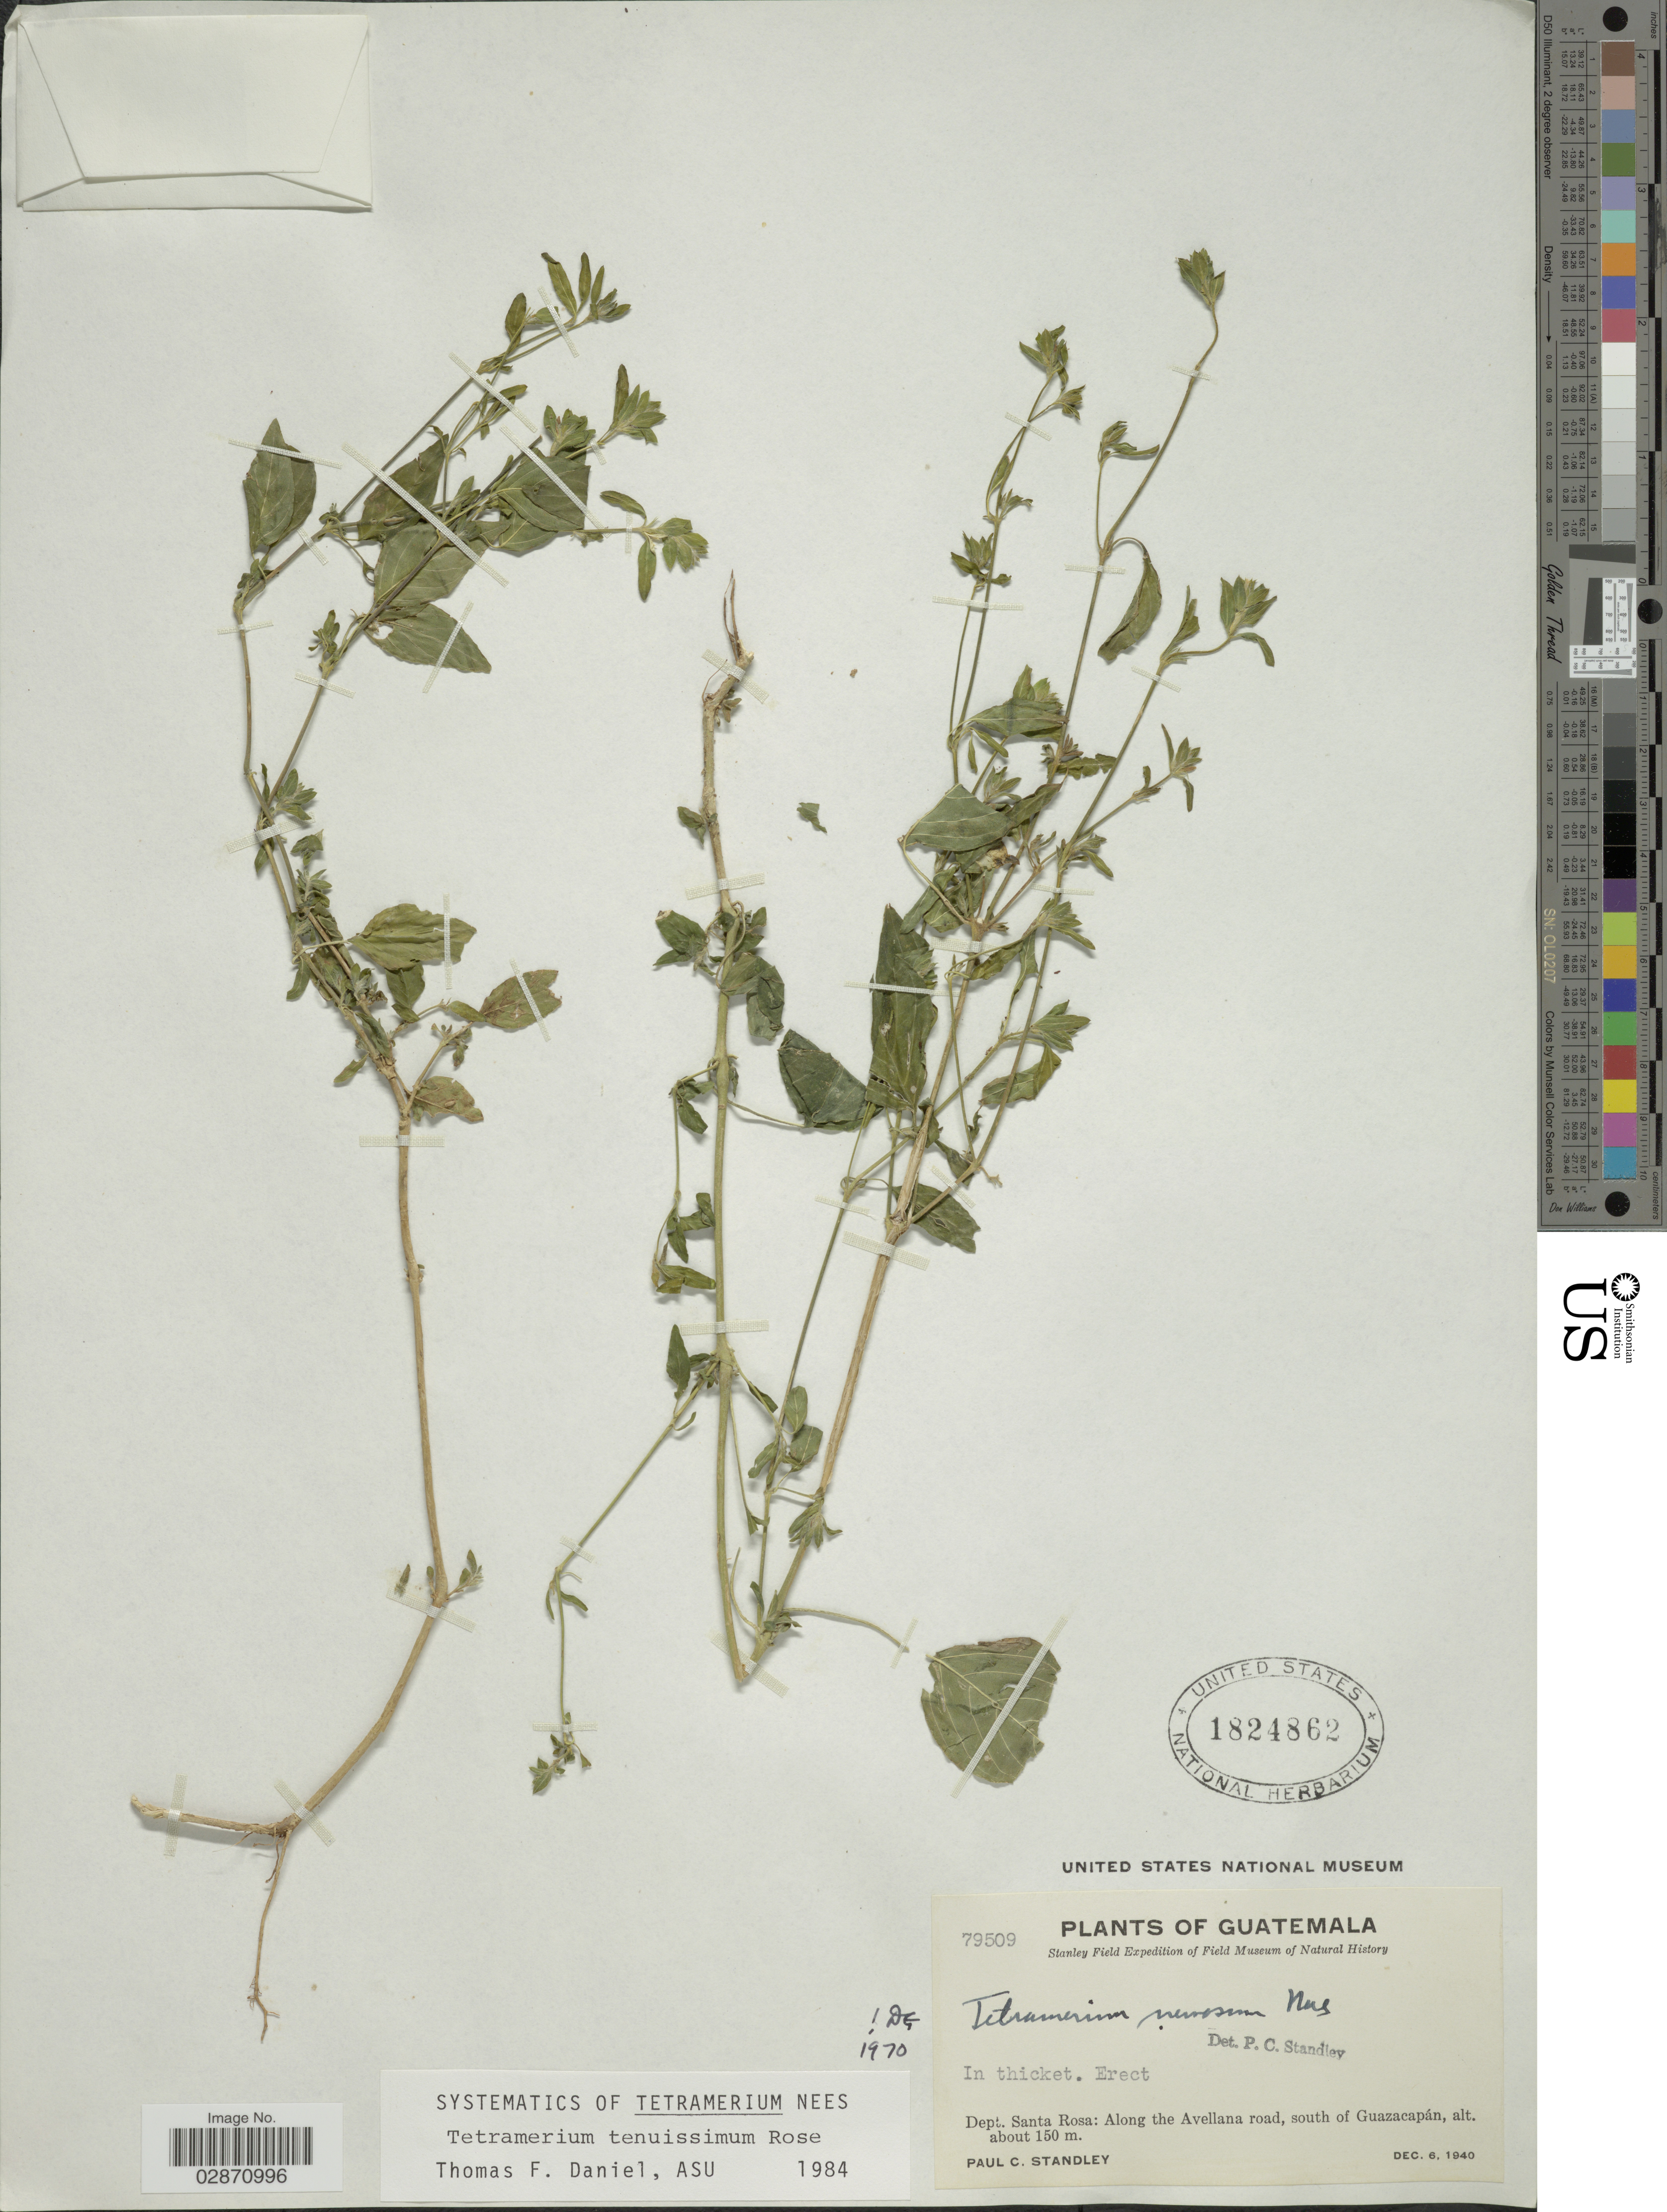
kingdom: Plantae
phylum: Tracheophyta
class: Magnoliopsida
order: Lamiales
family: Acanthaceae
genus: Tetramerium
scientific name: Tetramerium tenuissimum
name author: Rose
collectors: P. C. Standley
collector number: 79509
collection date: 1940-12-06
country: Guatemala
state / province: Santa Rosa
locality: Dept. Santa Rosa: Along the Avellana road, south of Guazacapán.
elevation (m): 150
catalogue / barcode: US 1824862